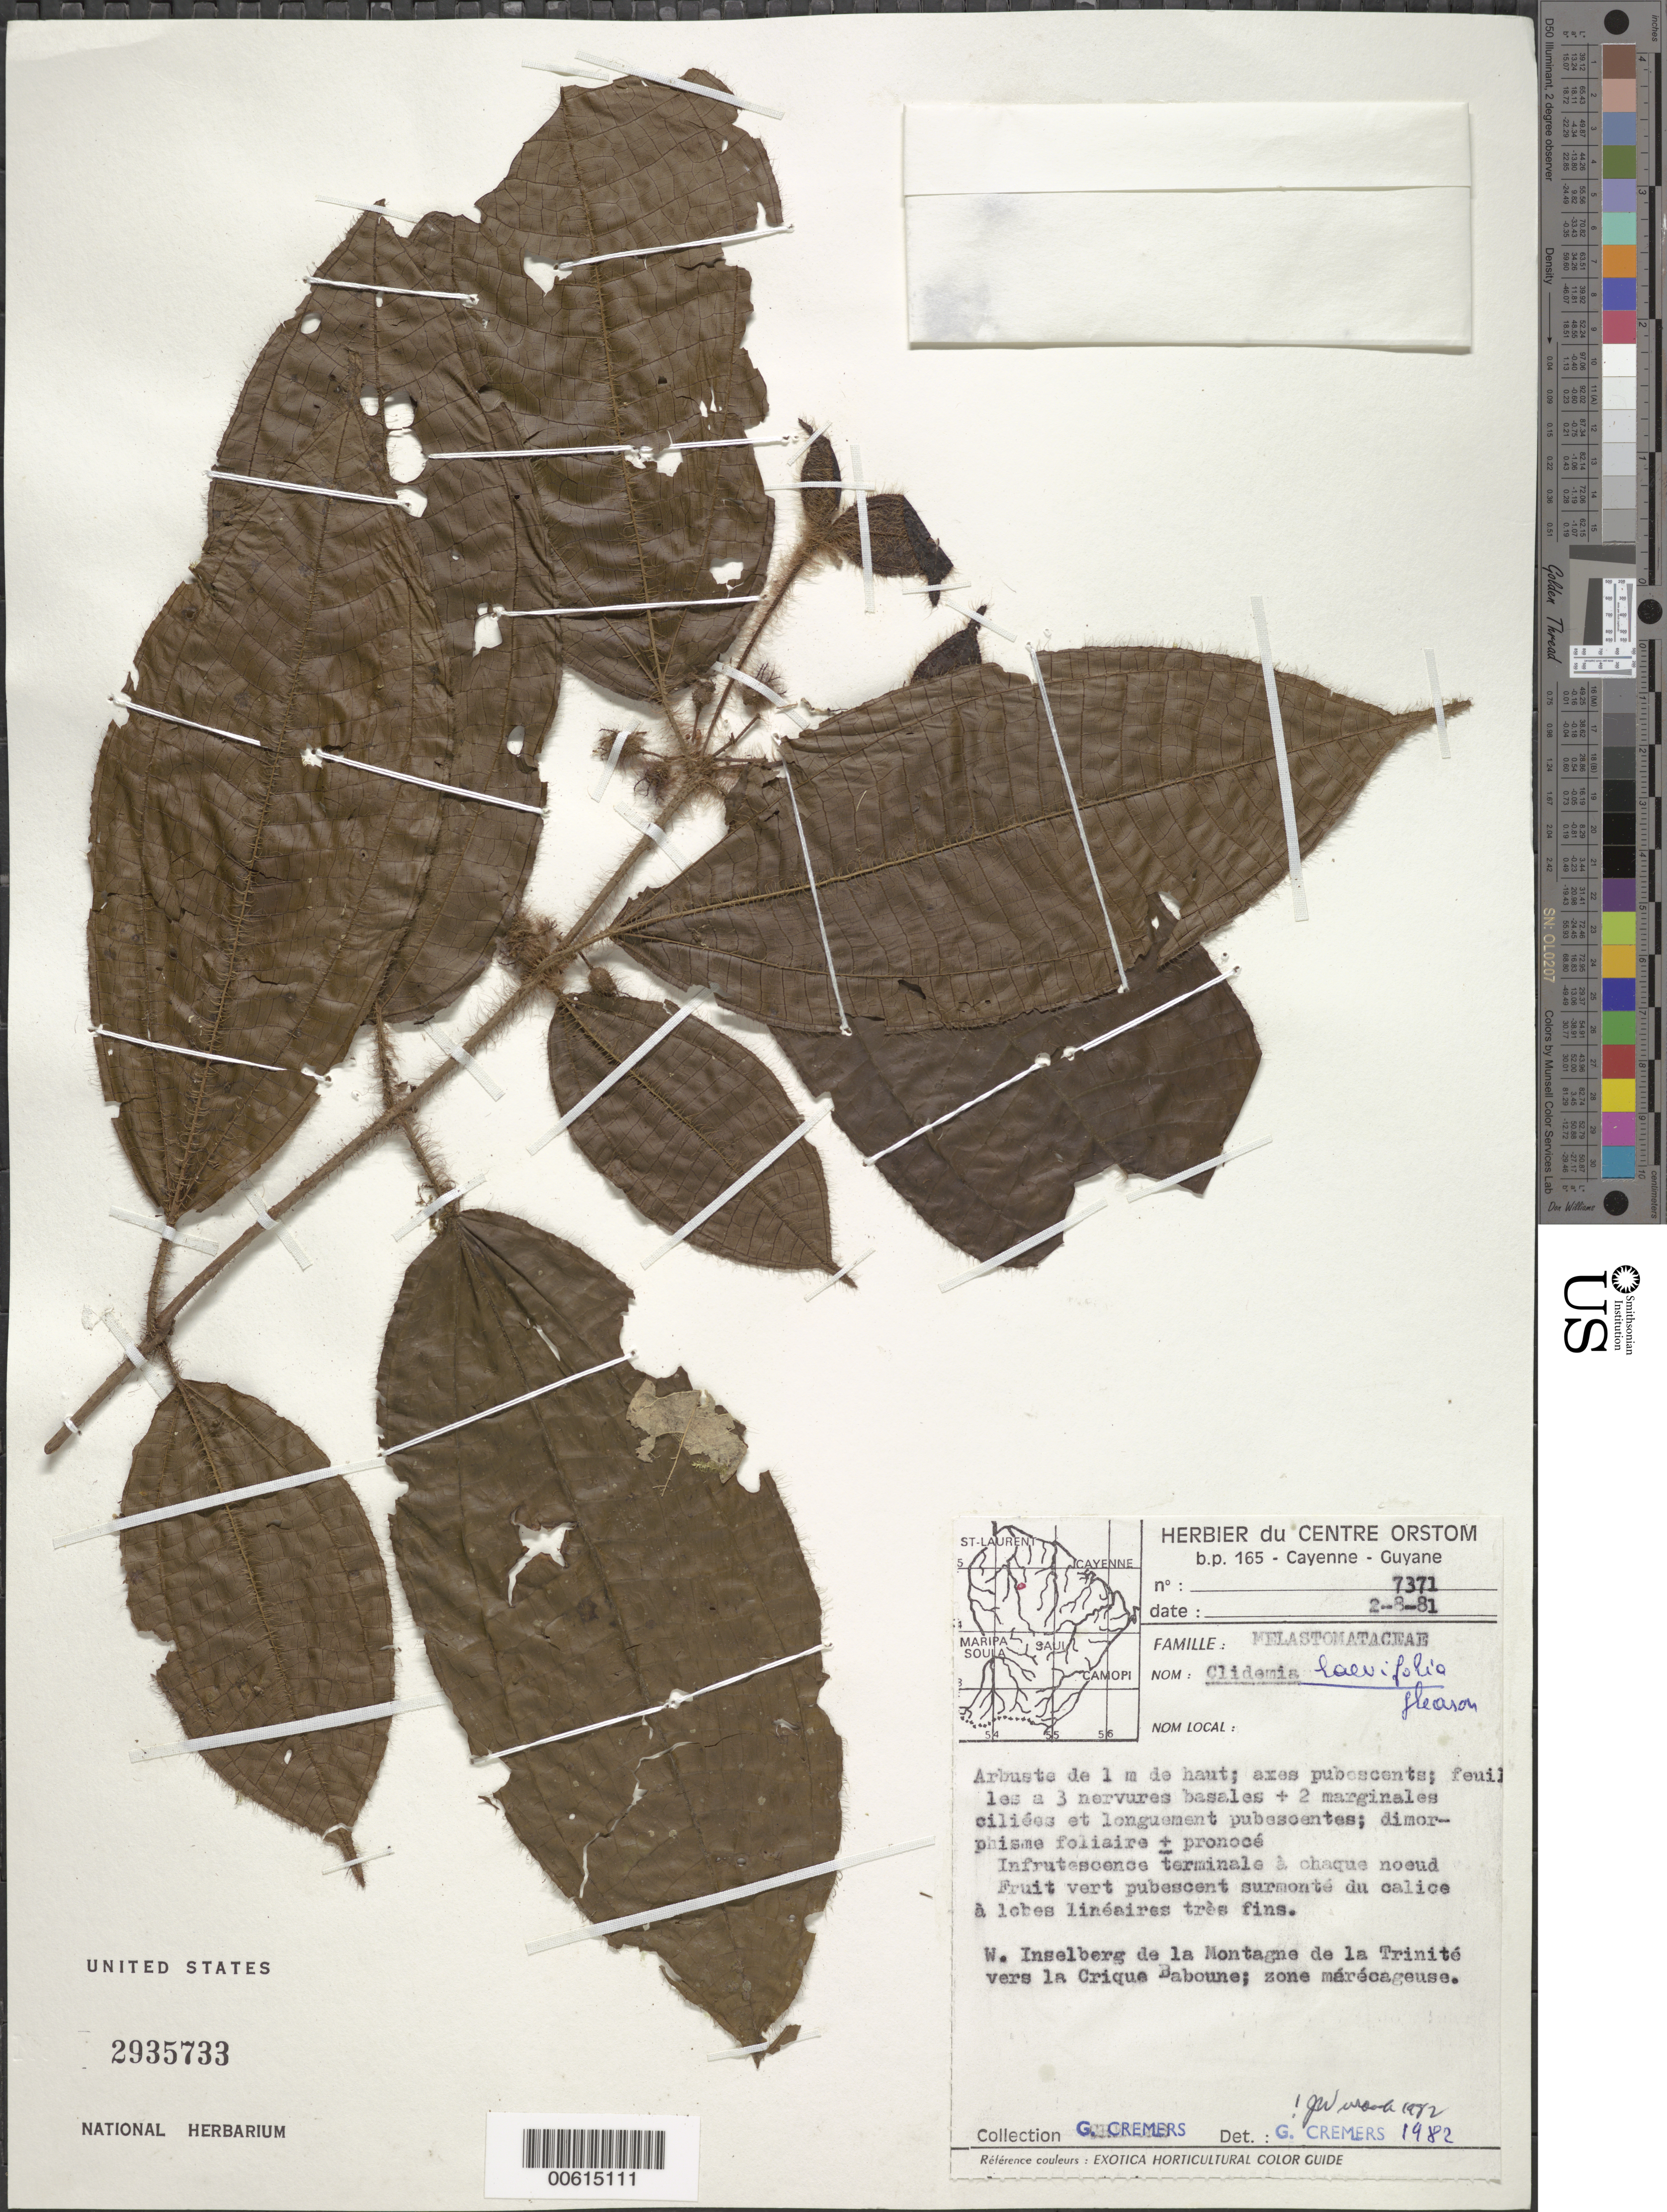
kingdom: Plantae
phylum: Tracheophyta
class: Magnoliopsida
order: Myrtales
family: Melastomataceae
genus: Clidemia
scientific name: Clidemia laevifolia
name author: Gleason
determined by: Wurdack, John J., (US), US (UNITED STATES)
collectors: G. Cremers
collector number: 7371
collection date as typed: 2-Aug-81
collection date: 1981-08-02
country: French Guiana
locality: Inselberg, NW de Monts de la Trinite, Crique Baboune, E of Mana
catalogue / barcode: US 2935733